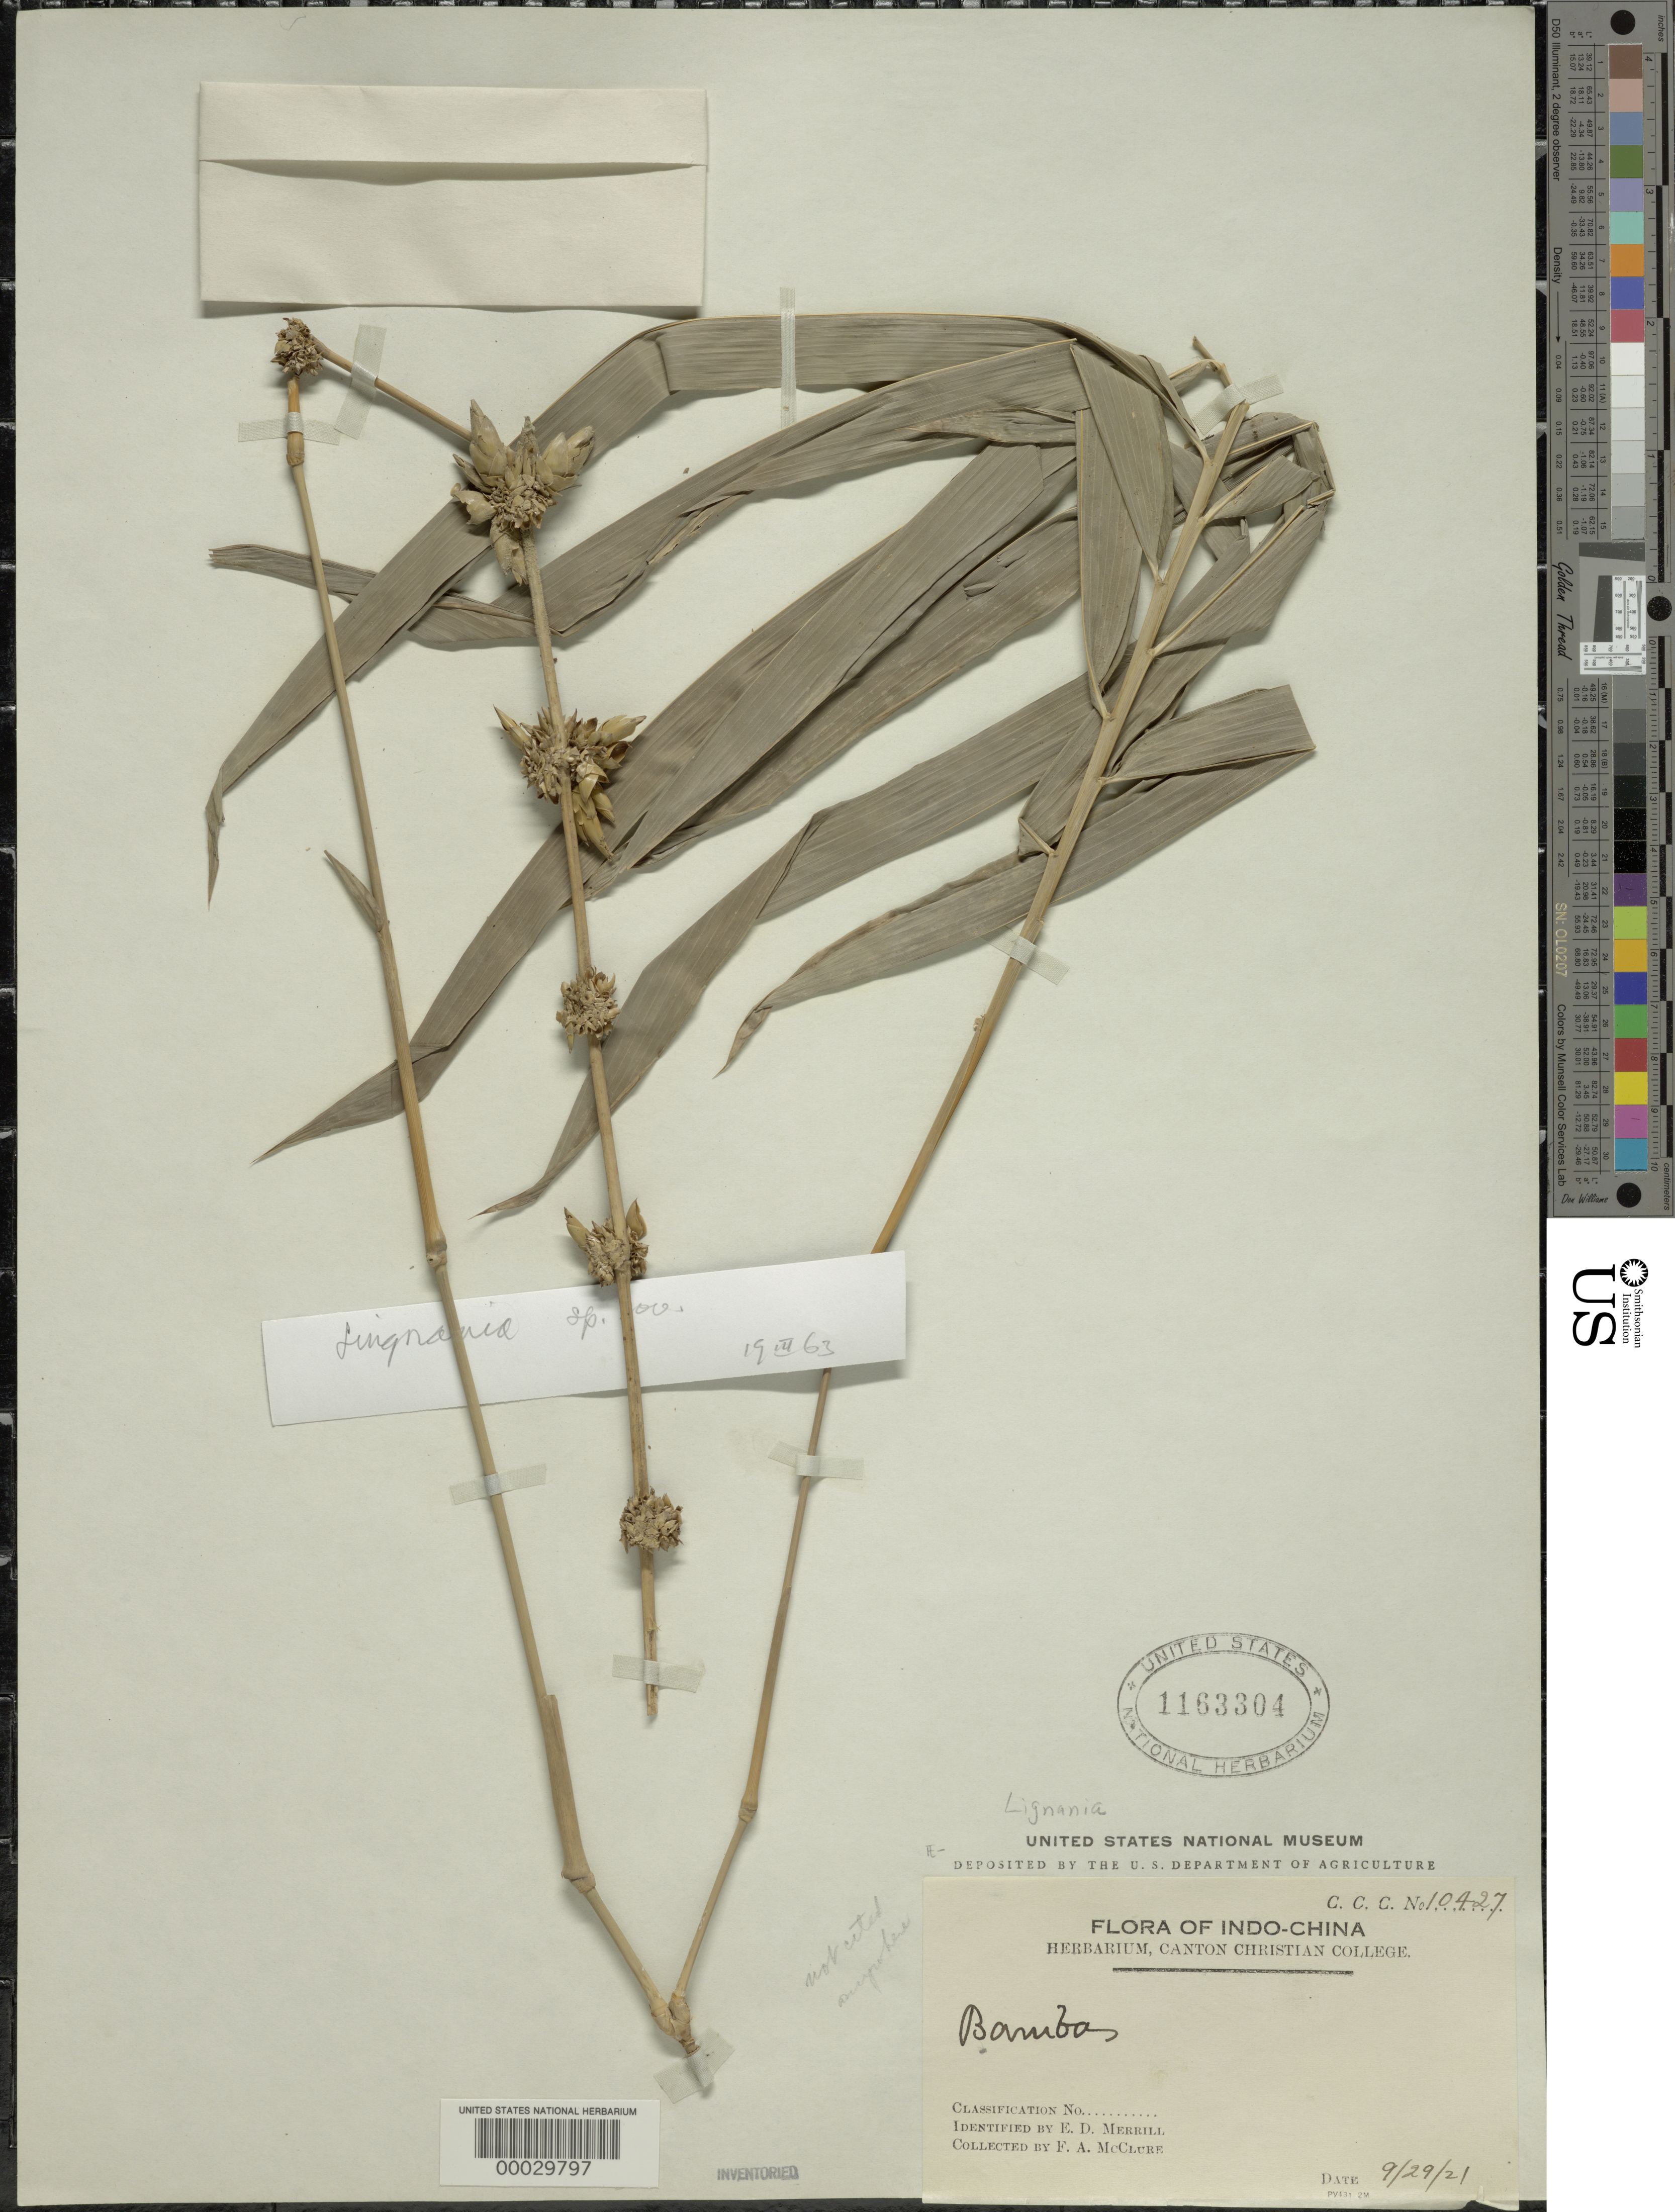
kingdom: Plantae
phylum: Tracheophyta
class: Liliopsida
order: Poales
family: Poaceae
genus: Lingnania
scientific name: Lingnania sp.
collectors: F. A. McClure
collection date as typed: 29 Sep 1921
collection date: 1921-09-29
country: China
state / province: Guangdong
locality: Canton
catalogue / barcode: US 1163304